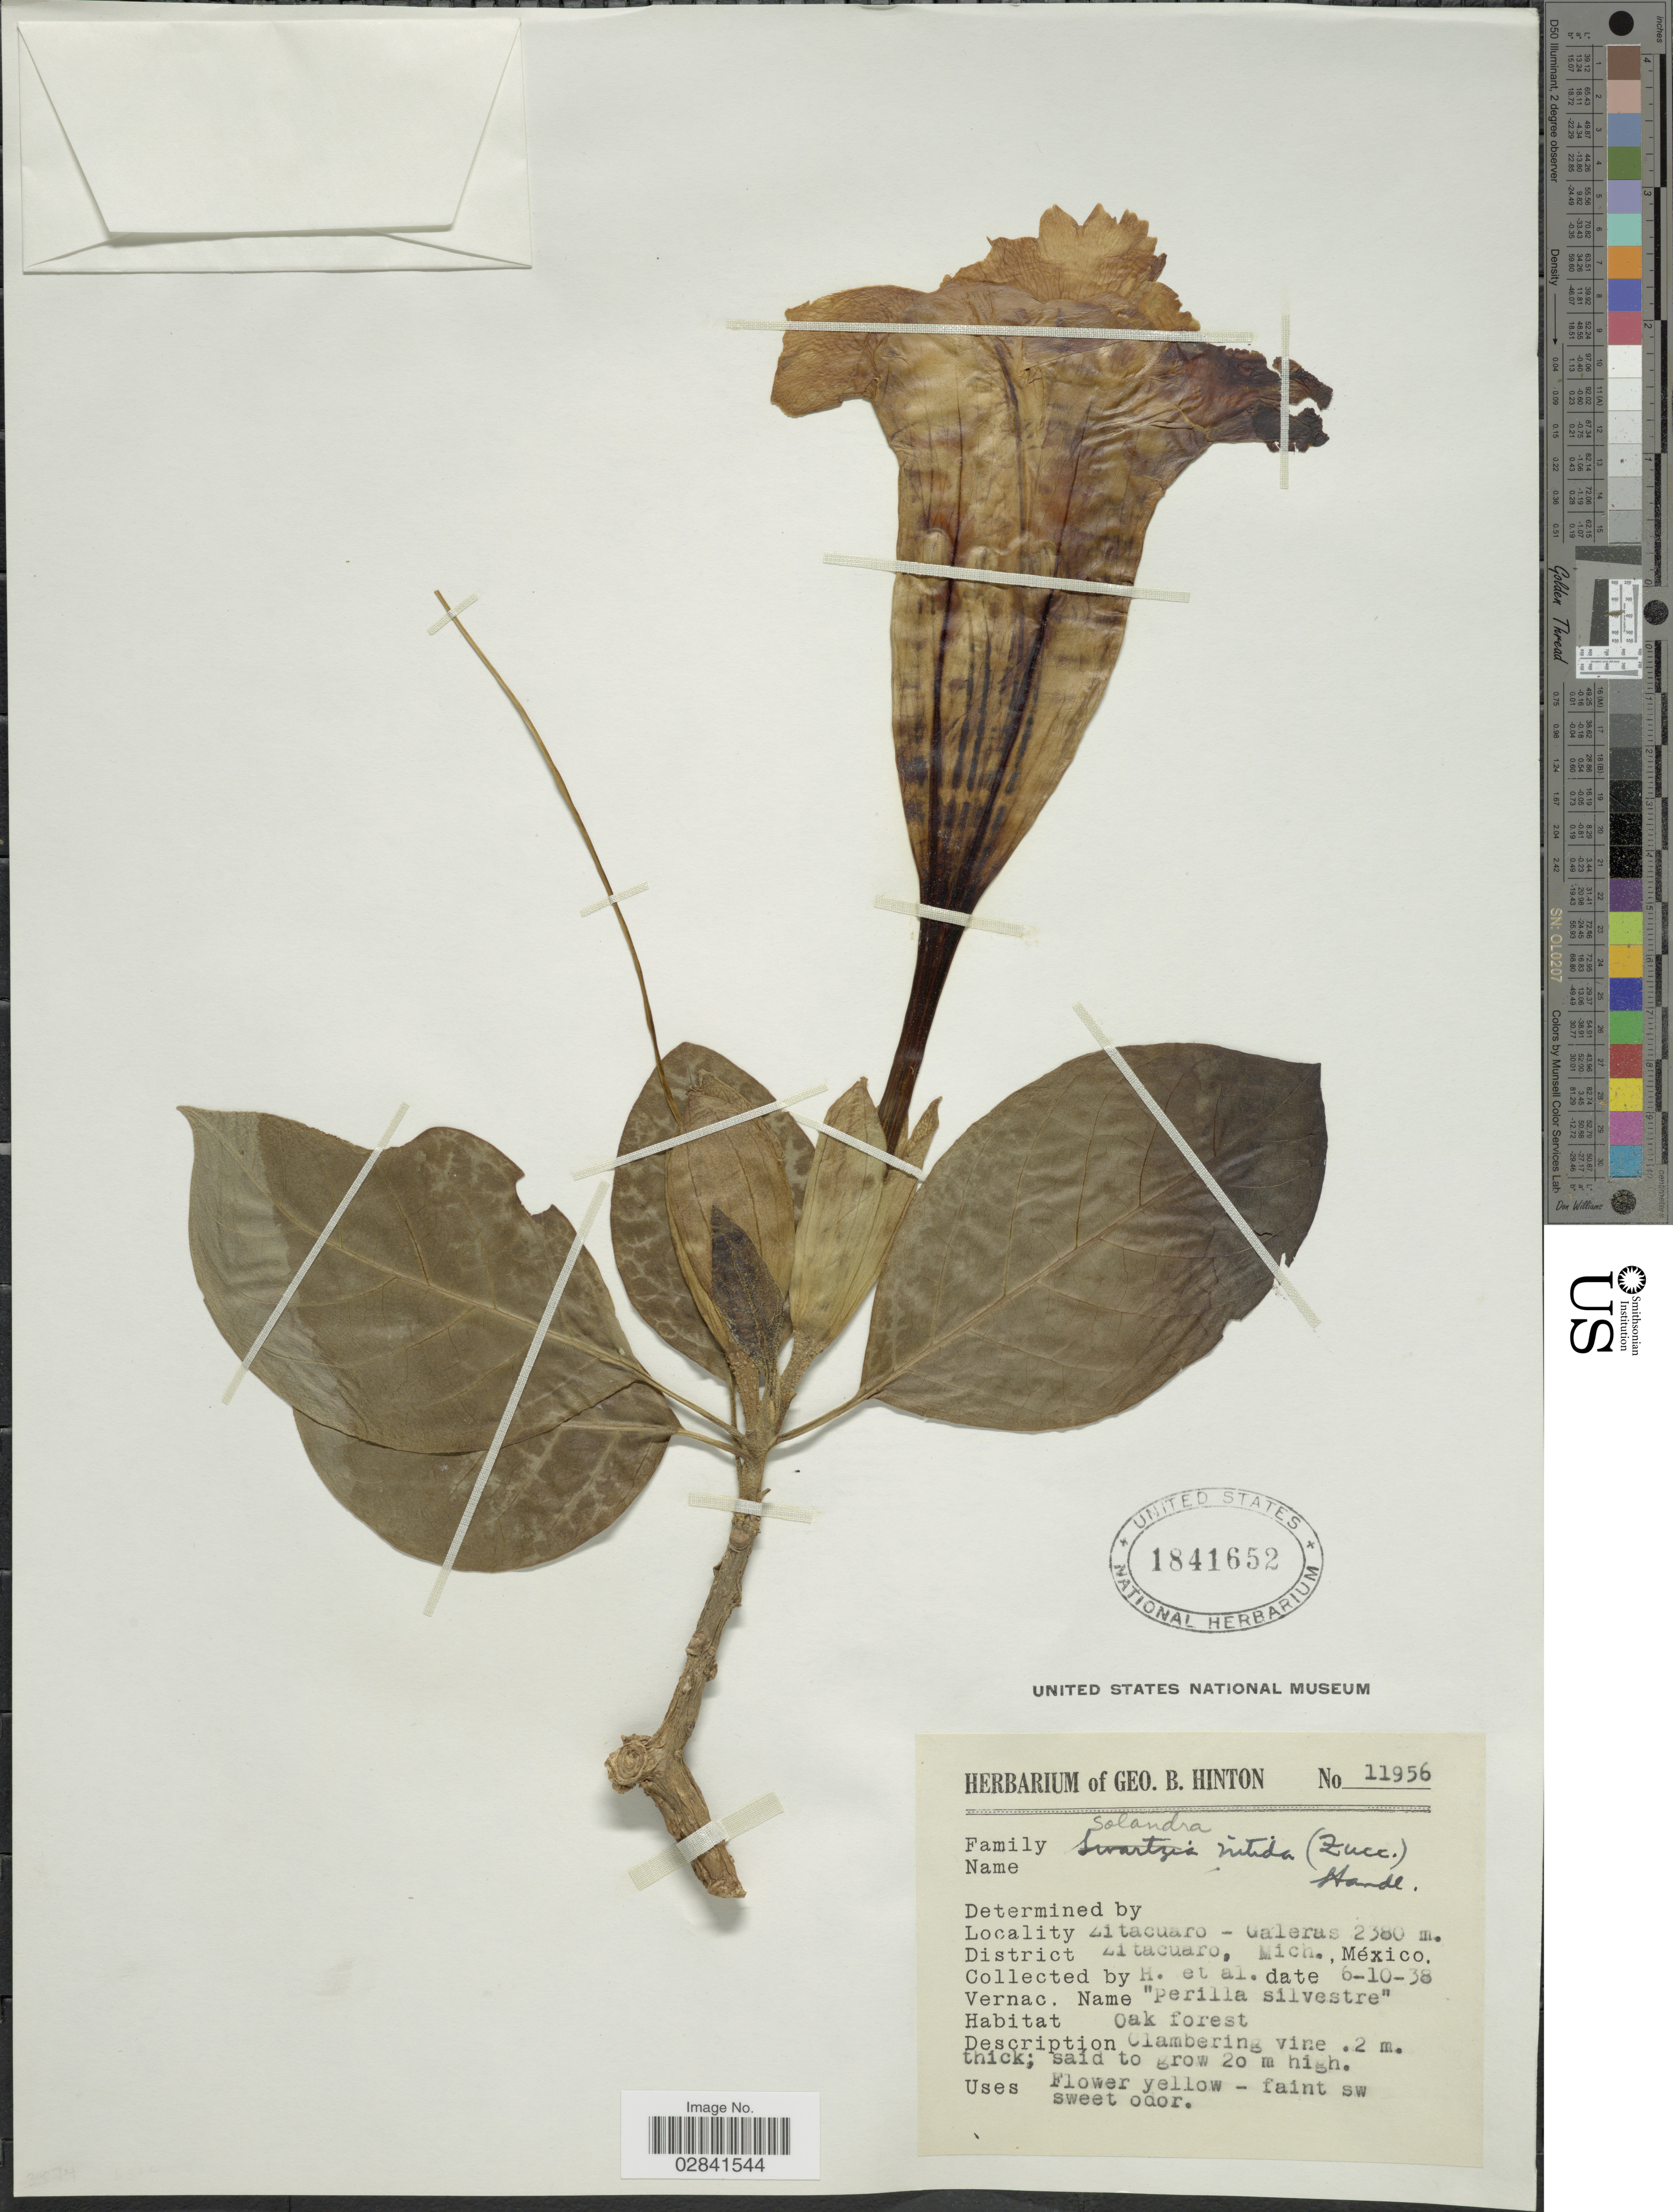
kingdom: Plantae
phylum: Tracheophyta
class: Magnoliopsida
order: Solanales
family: Solanaceae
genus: Solandra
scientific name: Solandra maxima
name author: (Sessé & Moc.) P.S. Green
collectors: G. B. Hinton & et al.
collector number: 11956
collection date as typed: Transcribed d/m/y: 6/10/38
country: Mexico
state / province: Michoacán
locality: Zitacuaro - Caleras. District Zitacuaro, Mich.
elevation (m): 2380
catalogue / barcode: US 1841652